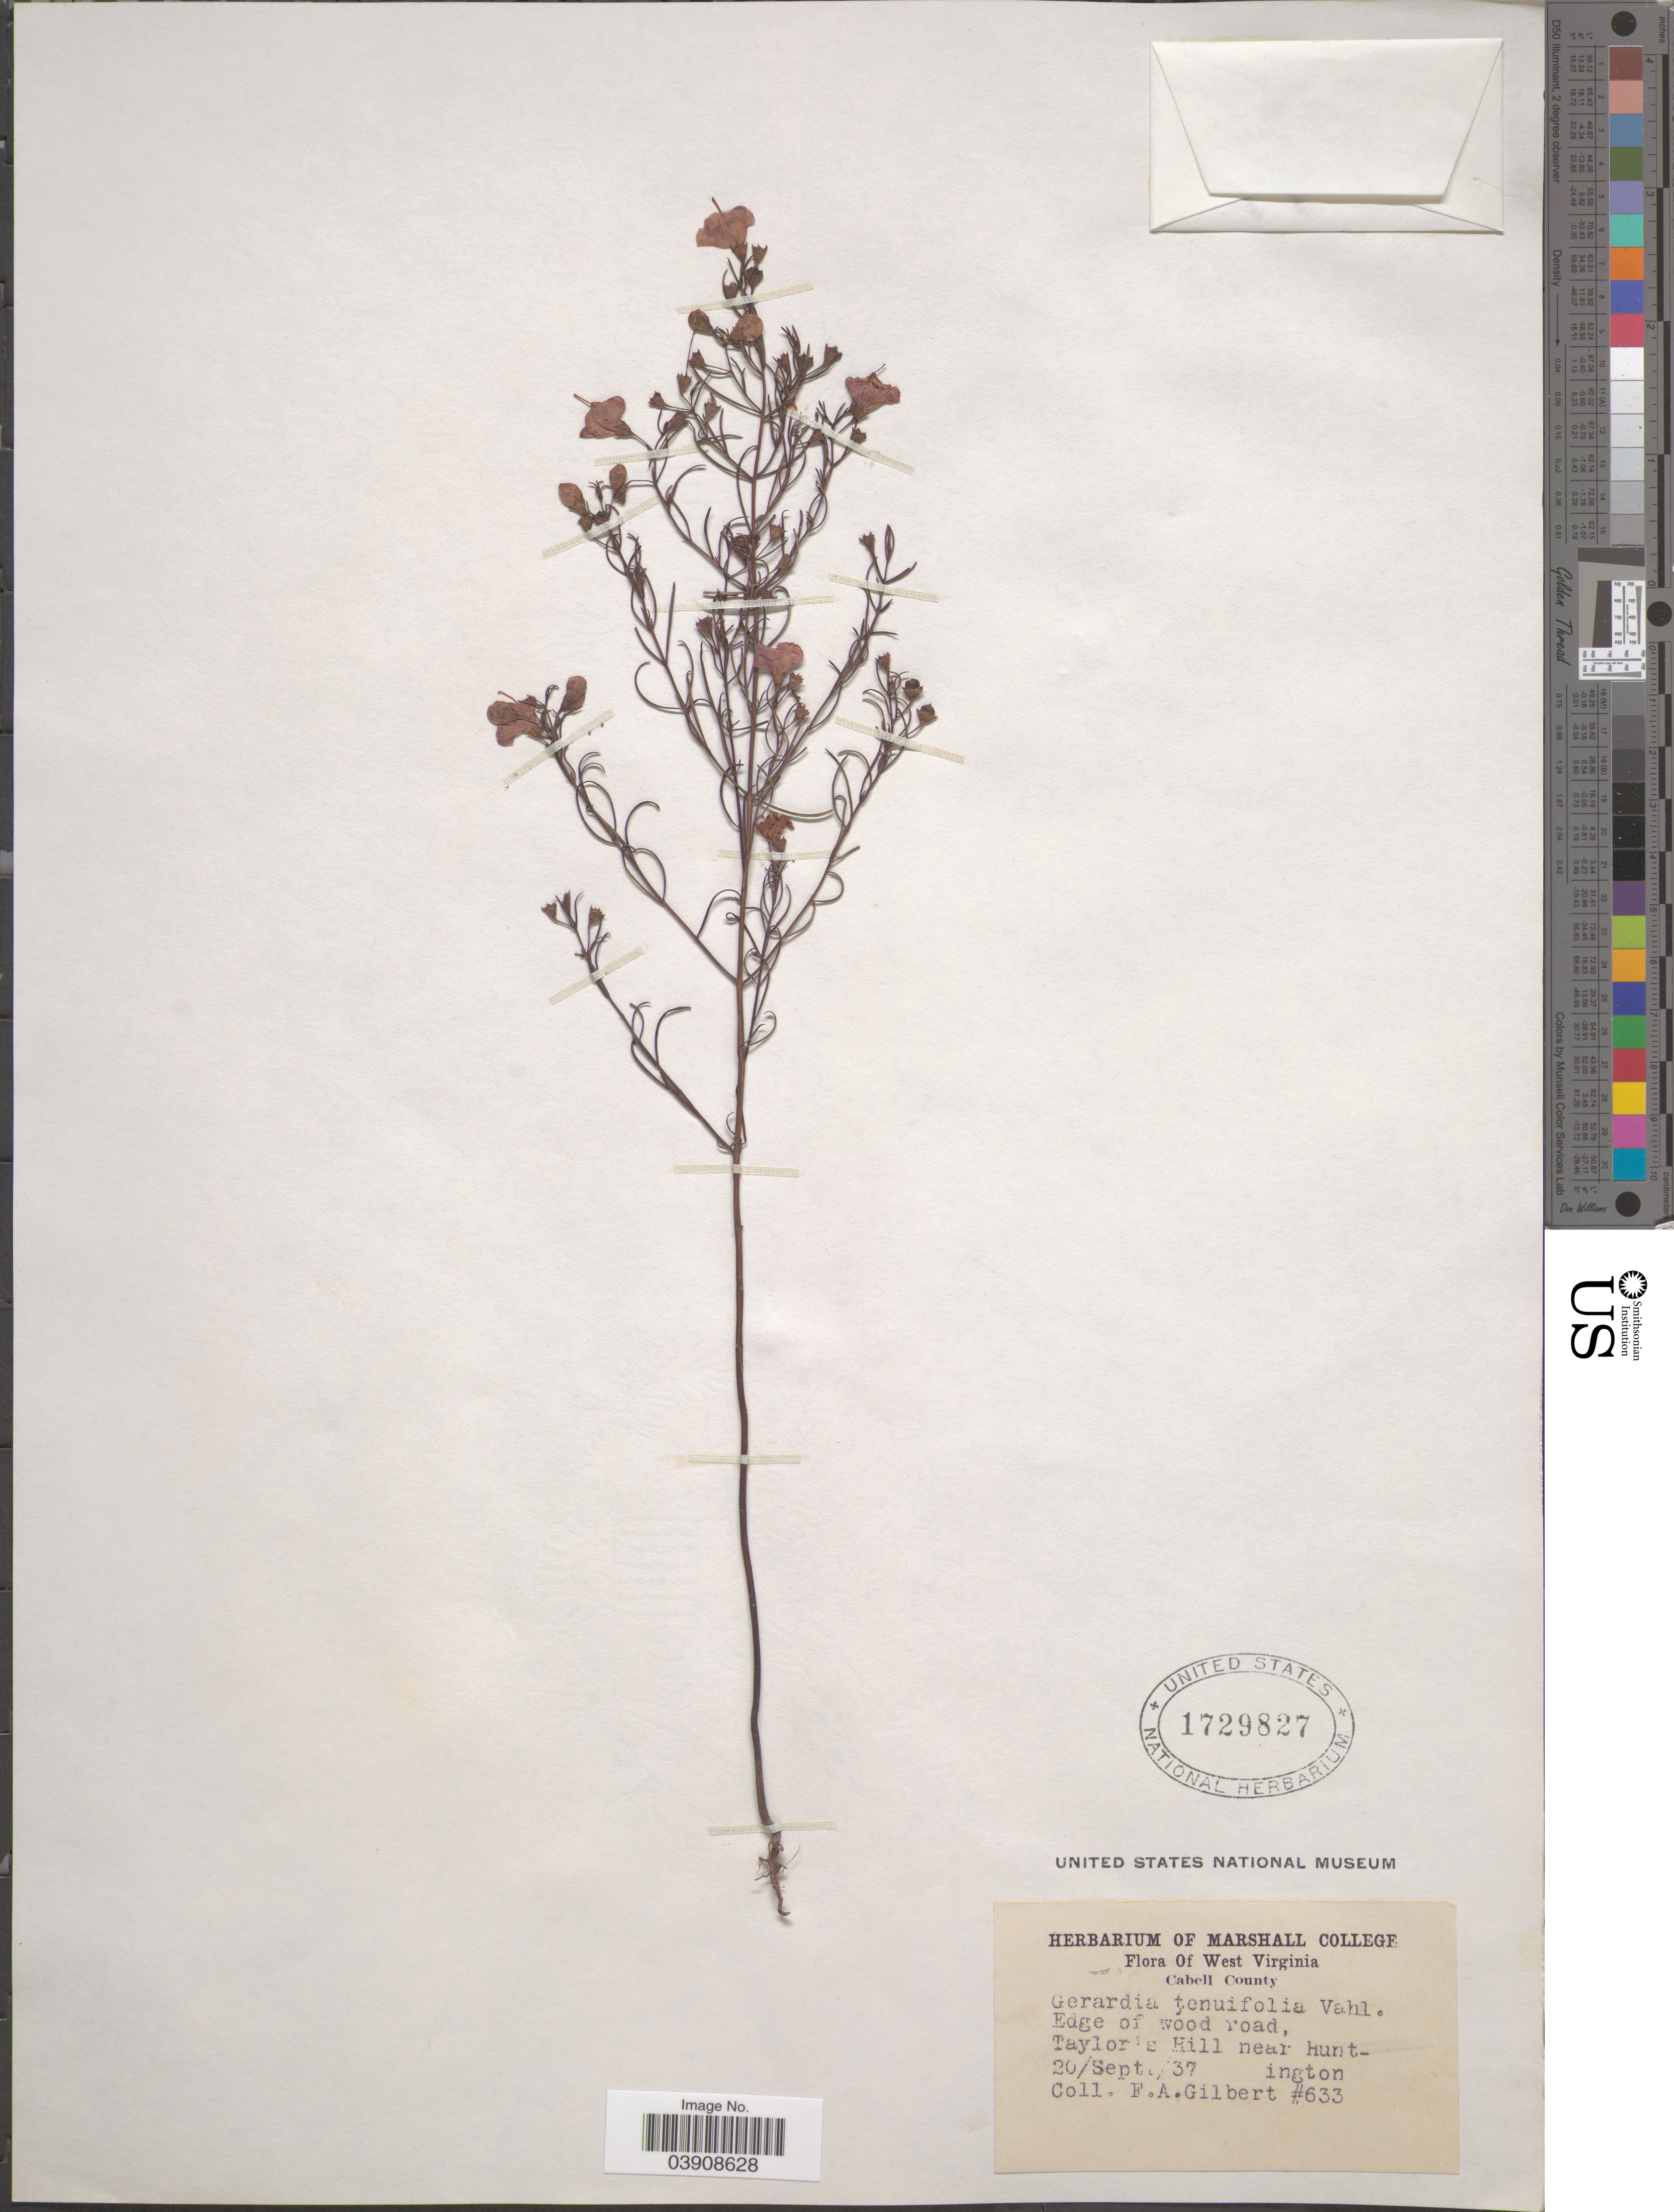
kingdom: Plantae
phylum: Tracheophyta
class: Magnoliopsida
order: Lamiales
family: Orobanchaceae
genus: Agalinis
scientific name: Agalinis tenuifolia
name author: (Vahl) Raf.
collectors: F. A. Gilbert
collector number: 633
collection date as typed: Transcribed d/m/y: 20/9/37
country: United States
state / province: West Virginia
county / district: Cabell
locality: Cabell County. Edge of wood road, Taylor's Hill near Huntington.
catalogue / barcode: US 1729827